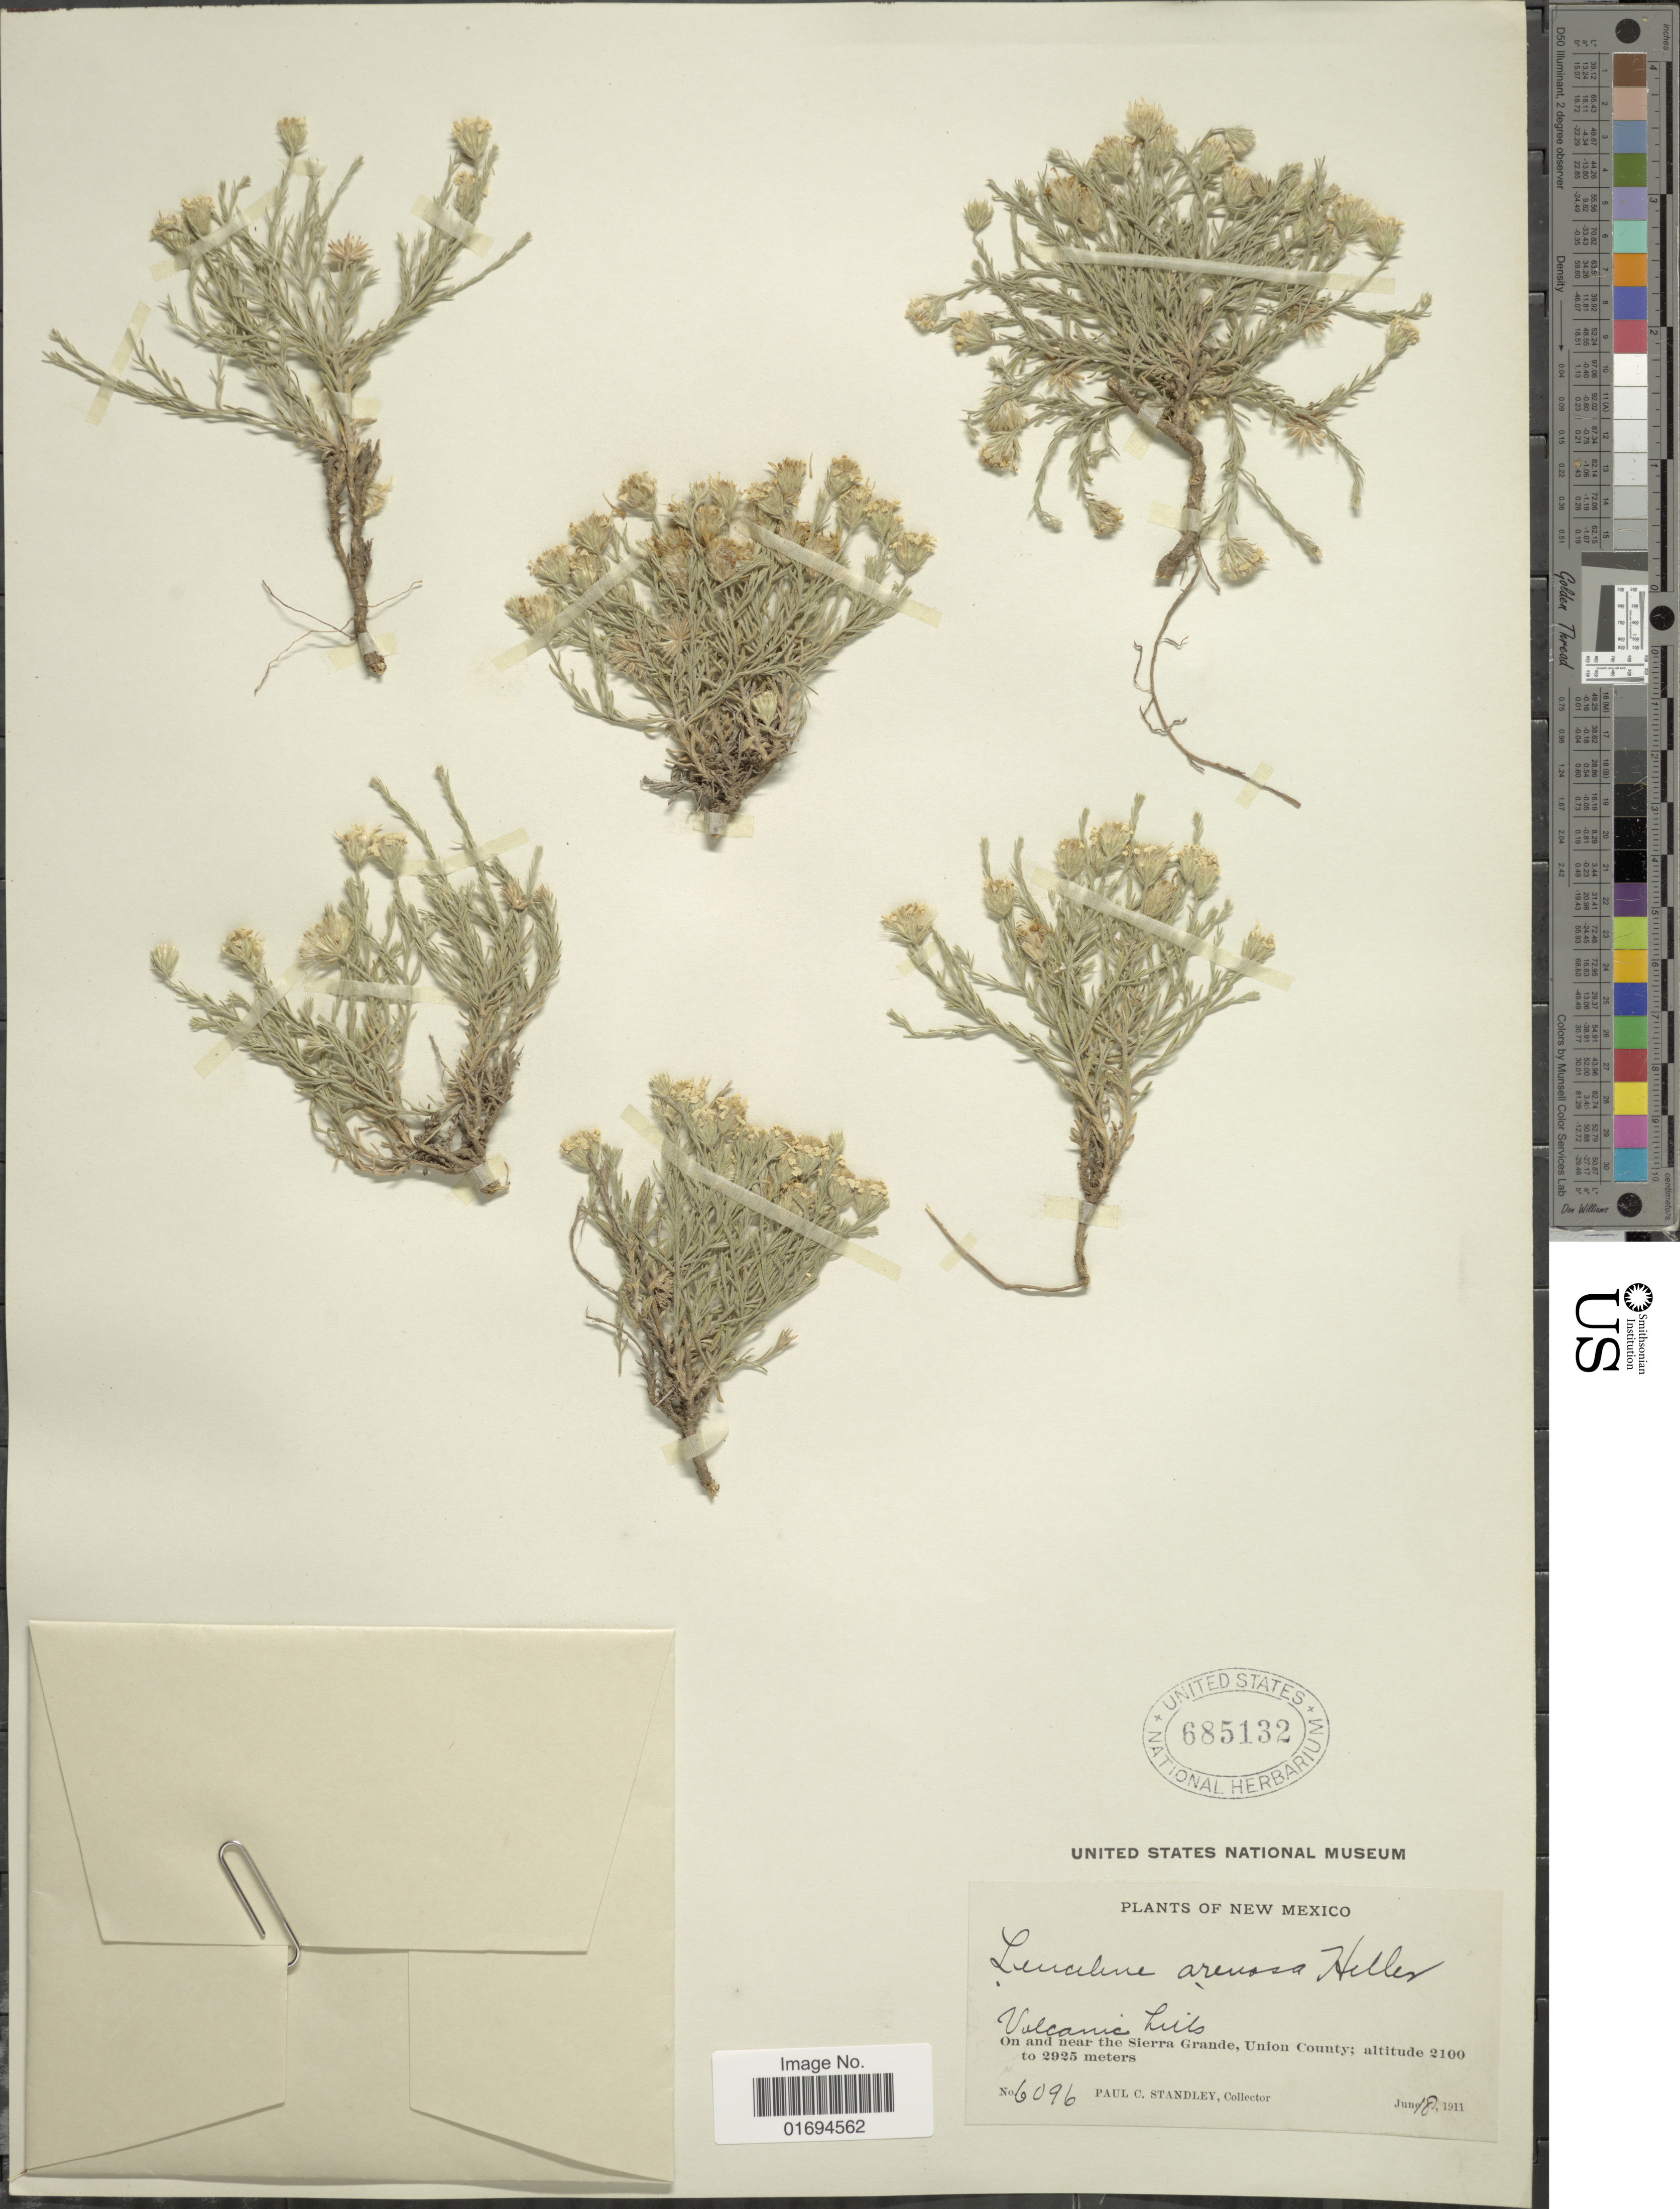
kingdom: Plantae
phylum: Tracheophyta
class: Magnoliopsida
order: Asterales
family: Asteraceae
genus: Chaetopappa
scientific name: Chaetopappa ericoides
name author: (Torr.) G.L. Nesom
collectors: P. C. Standley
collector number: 6096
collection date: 1911-06-18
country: United States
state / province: New Mexico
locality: On and near the Sierra Grande, Union County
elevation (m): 2100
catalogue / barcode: US 685132